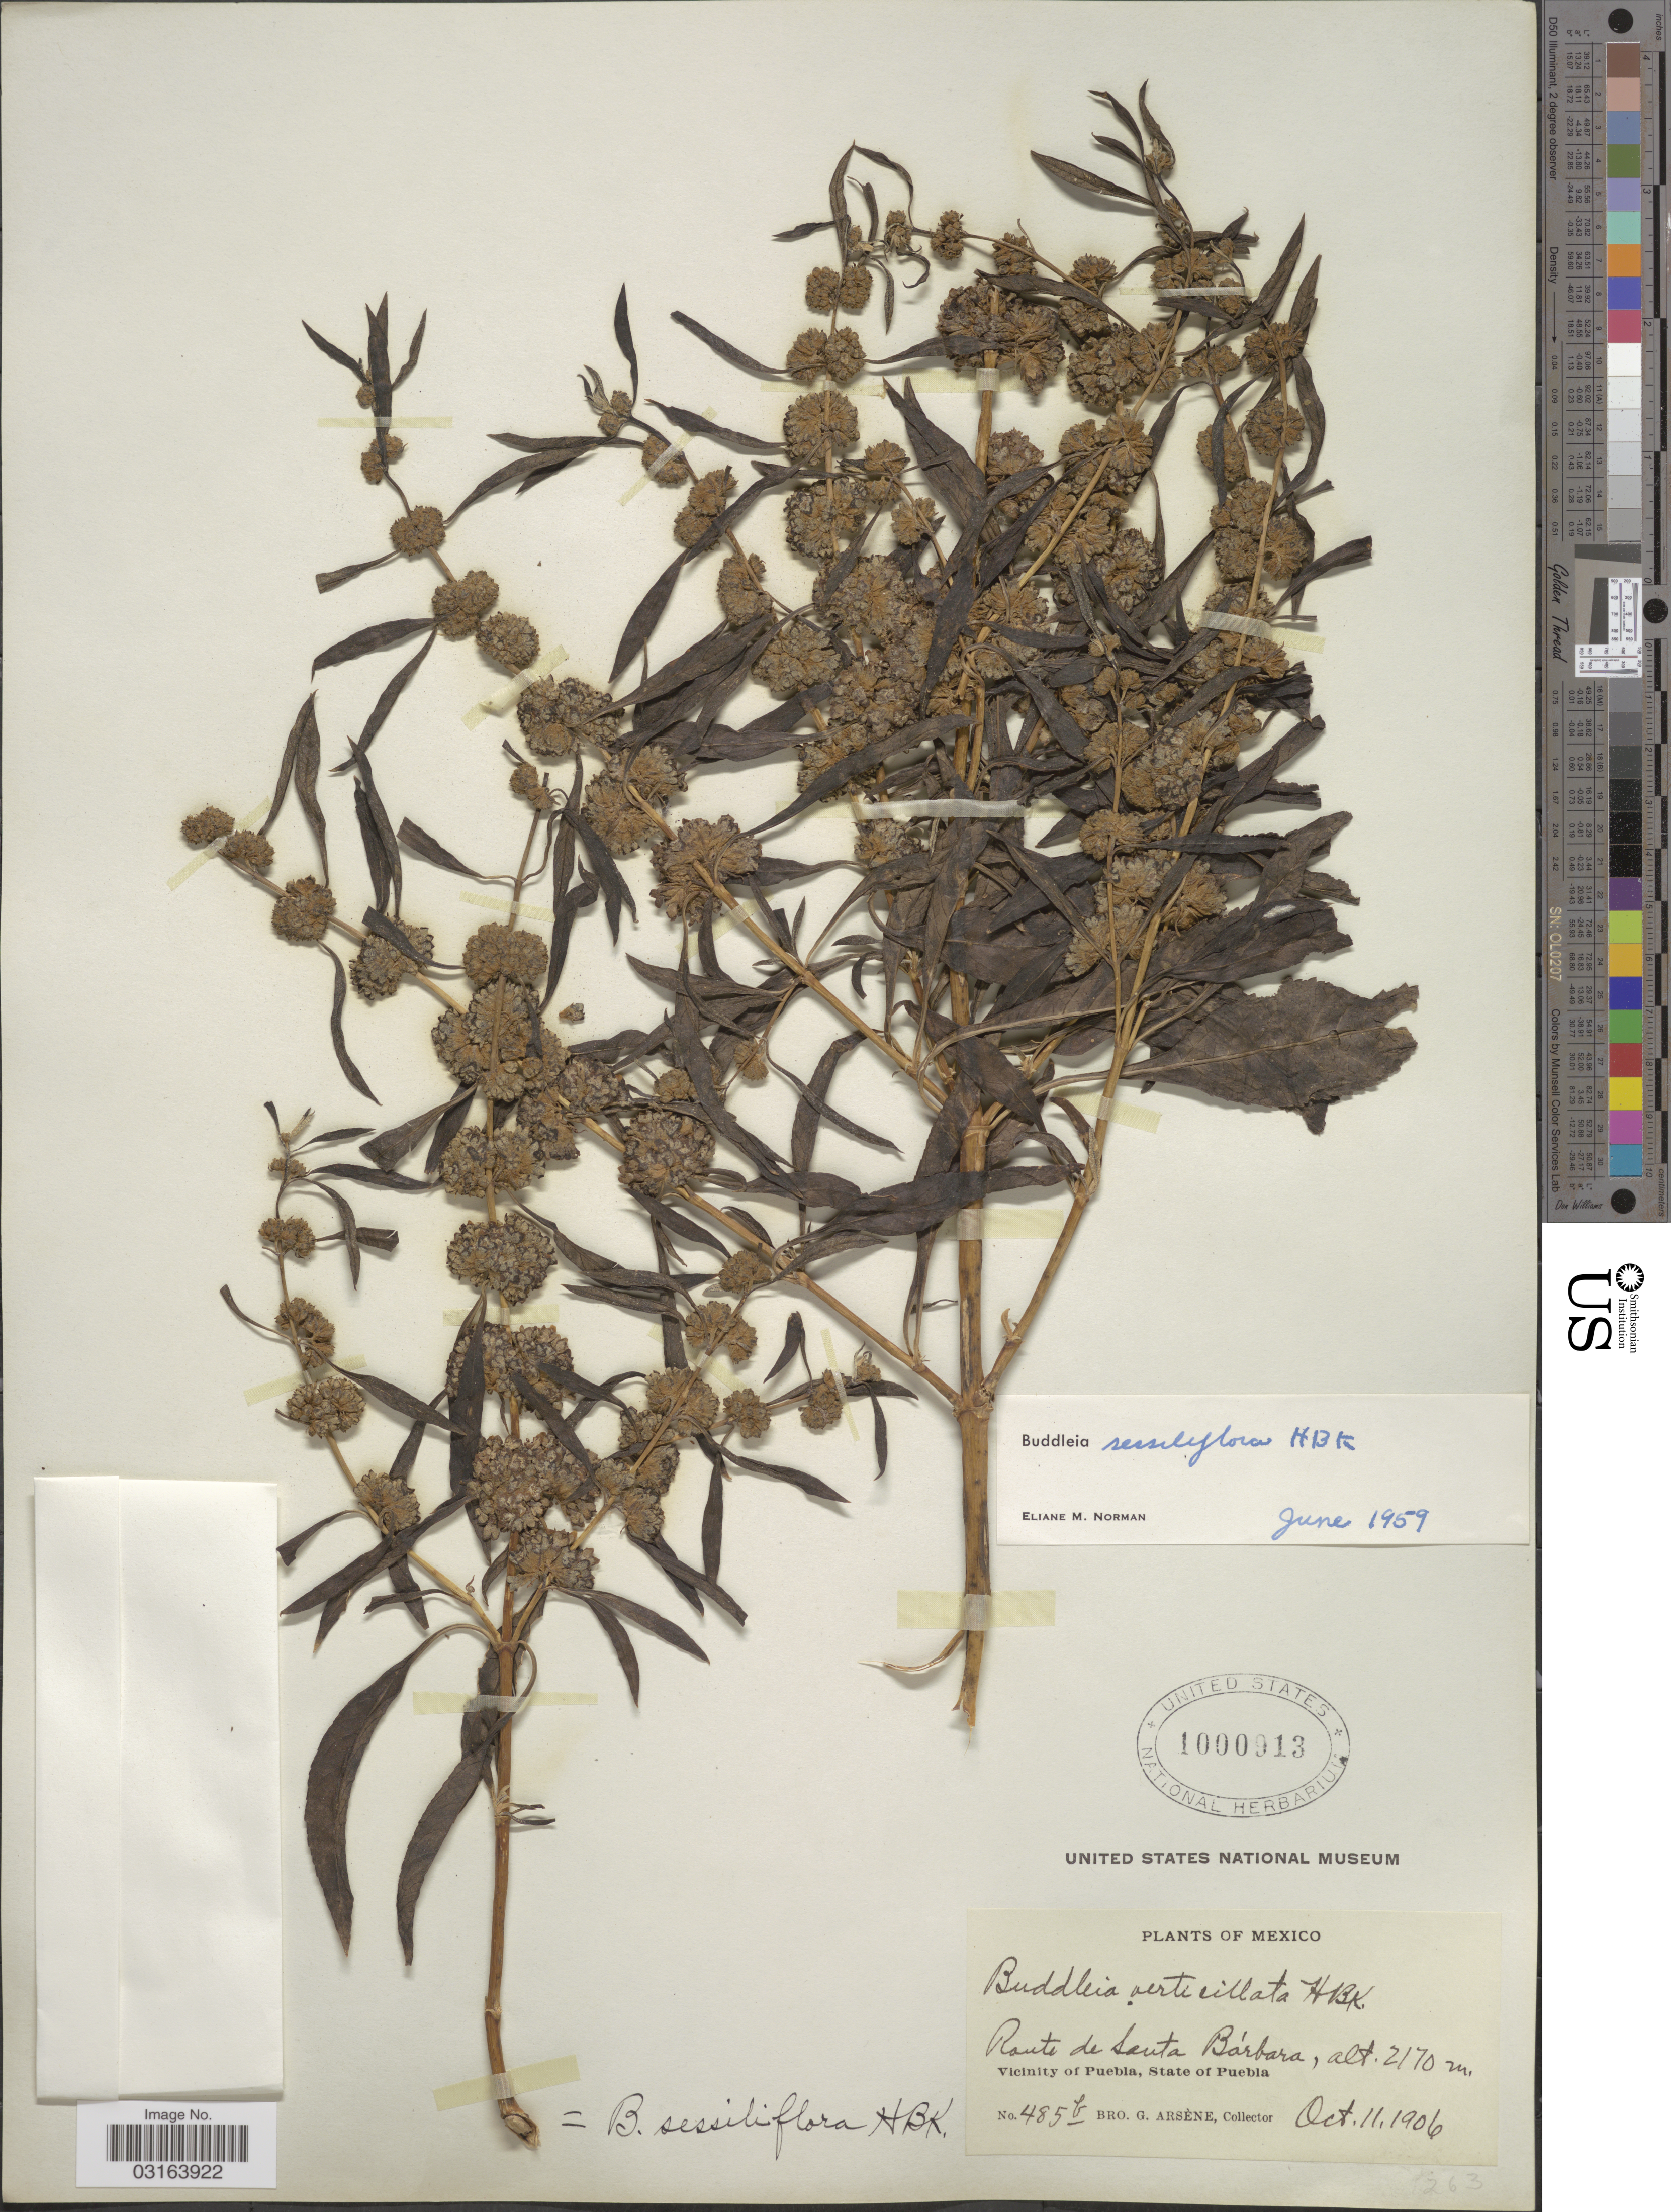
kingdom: Plantae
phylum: Tracheophyta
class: Magnoliopsida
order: Lamiales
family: Scrophulariaceae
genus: Buddleja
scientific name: Buddleja sessiliflora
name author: Kunth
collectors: Bro. G. Arsène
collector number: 485b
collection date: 1906-10-11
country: Mexico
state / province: Puebla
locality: Route de Santa Bárbara. Vicinity of Puebla.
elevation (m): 2170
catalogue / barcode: US 1000913